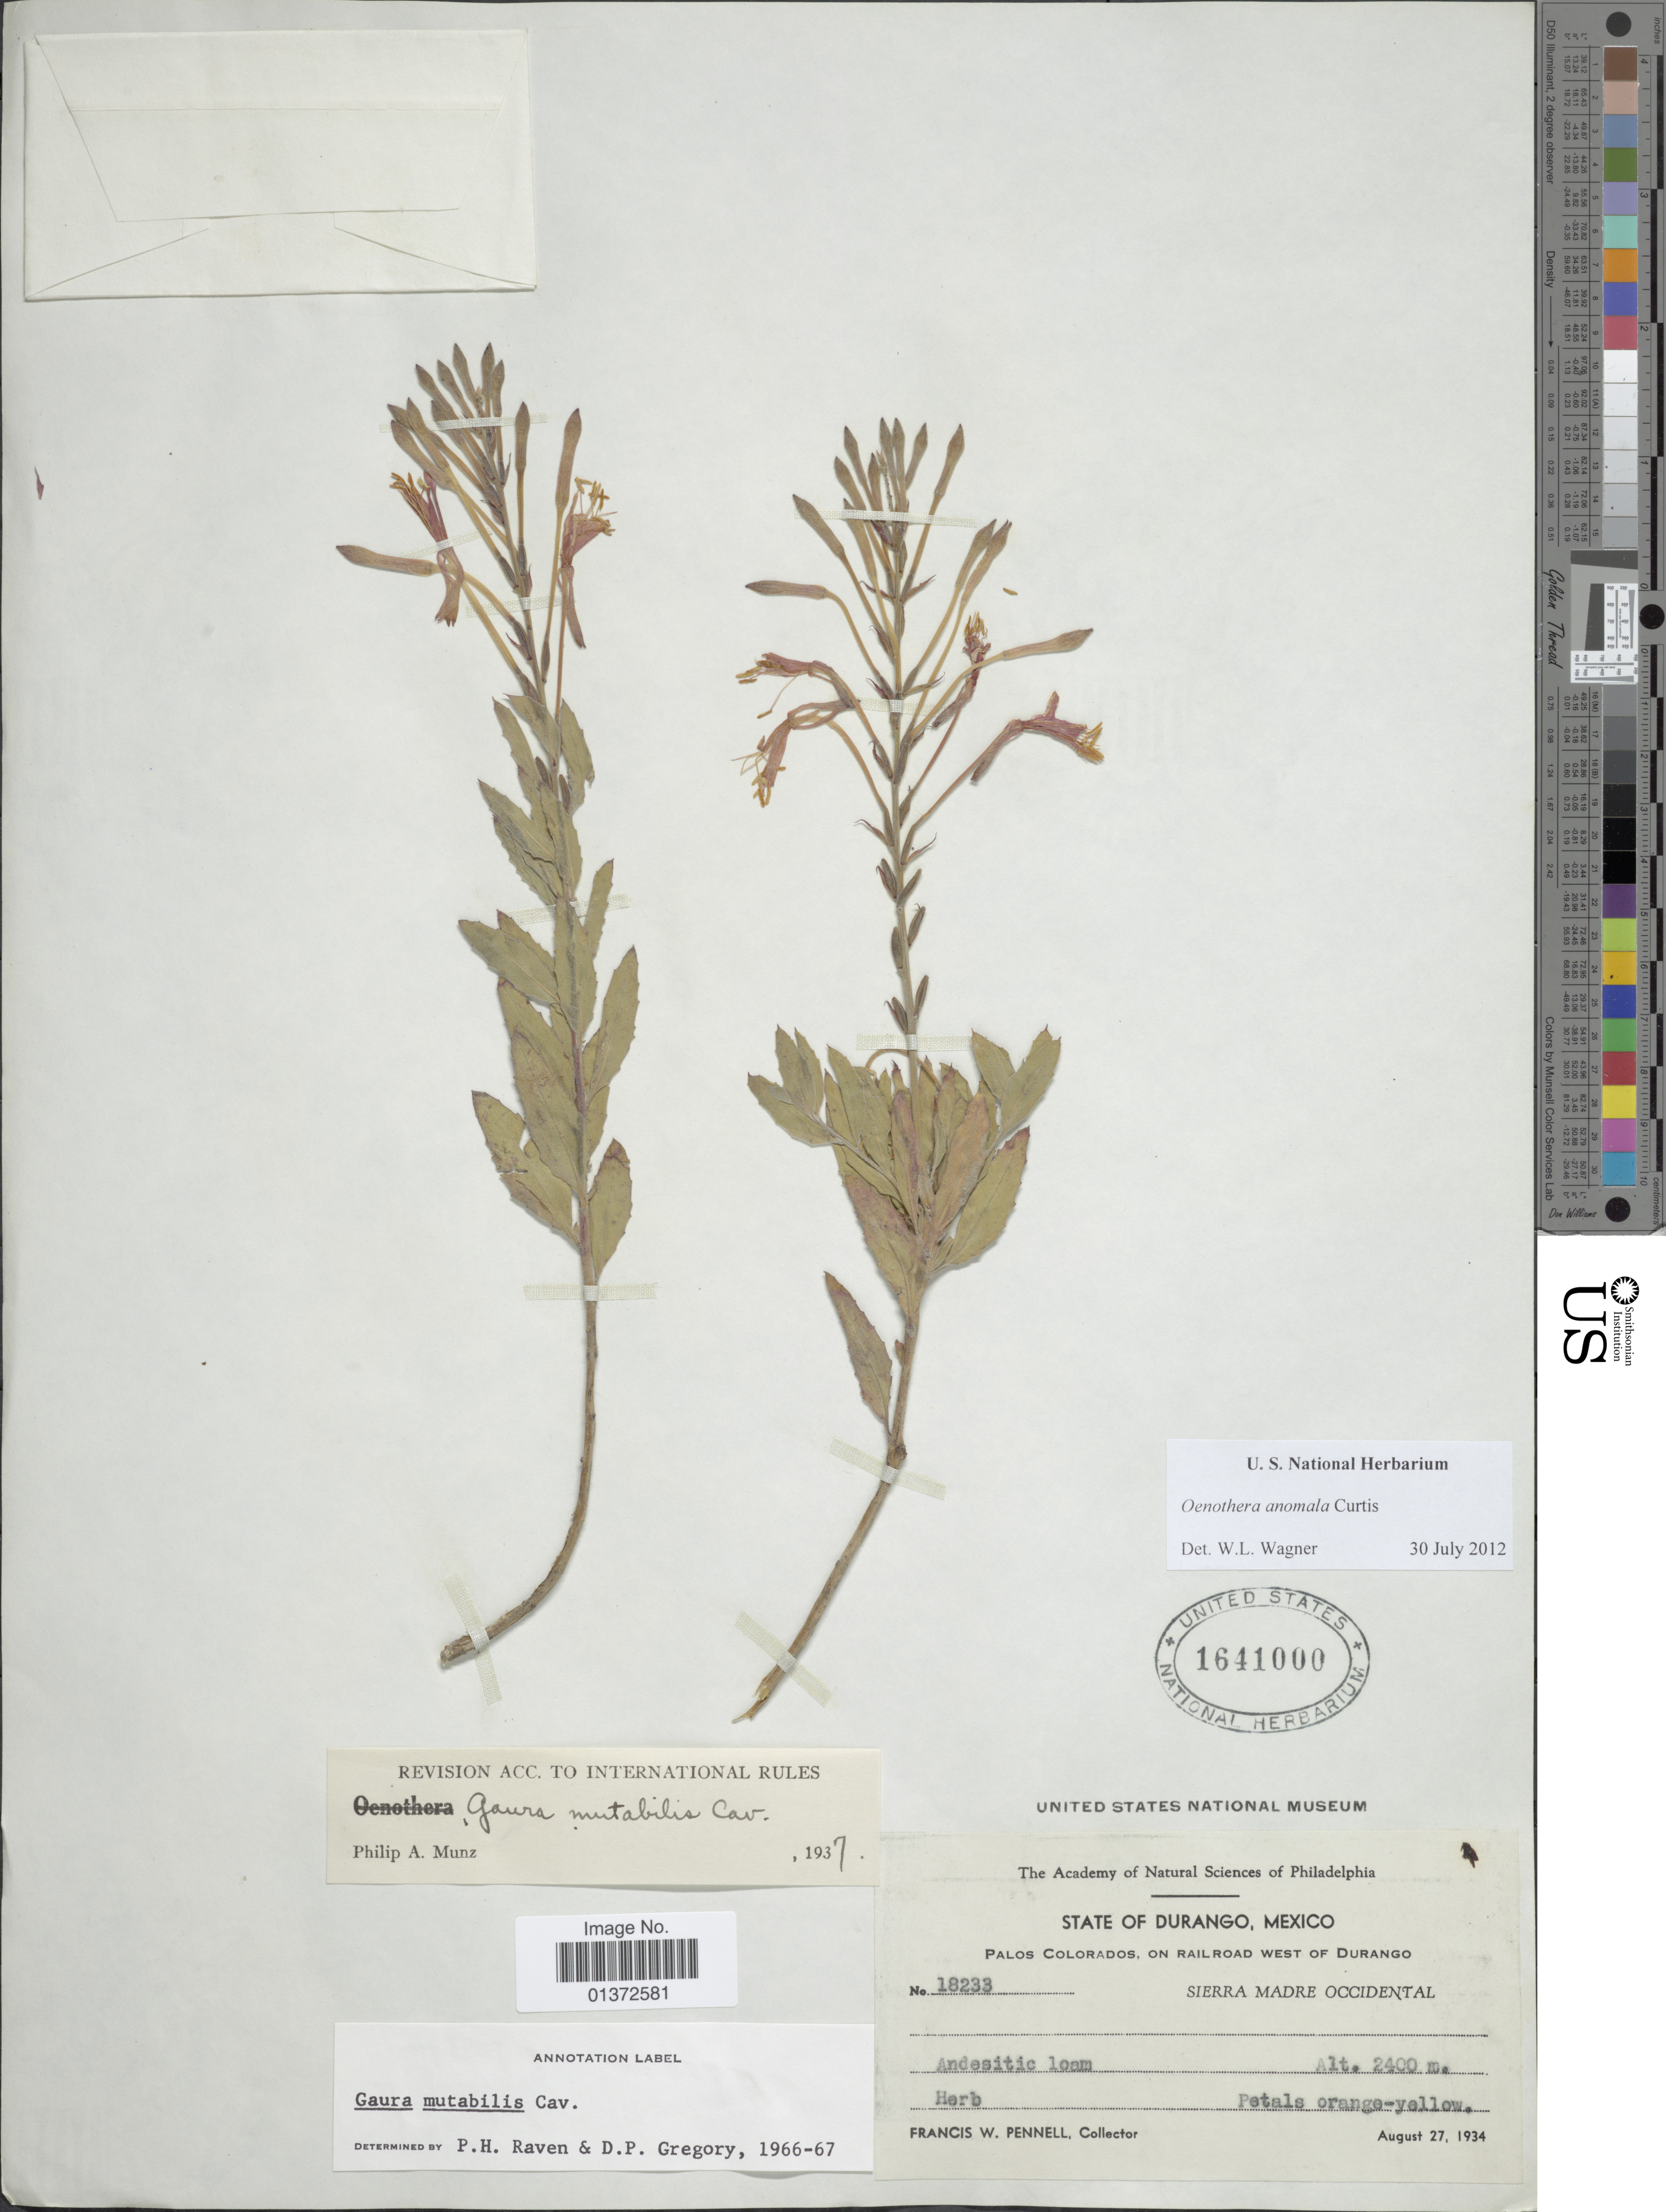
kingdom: Plantae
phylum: Tracheophyta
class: Magnoliopsida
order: Myrtales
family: Onagraceae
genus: Oenothera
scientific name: Oenothera anomala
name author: Curtis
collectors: F. W. Pennell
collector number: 18233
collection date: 1934-08-27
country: Mexico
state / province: Durango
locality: Palos Colorados, on railroad west of Durango, Sierra Madre Occodental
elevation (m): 2400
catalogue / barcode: US 1641000